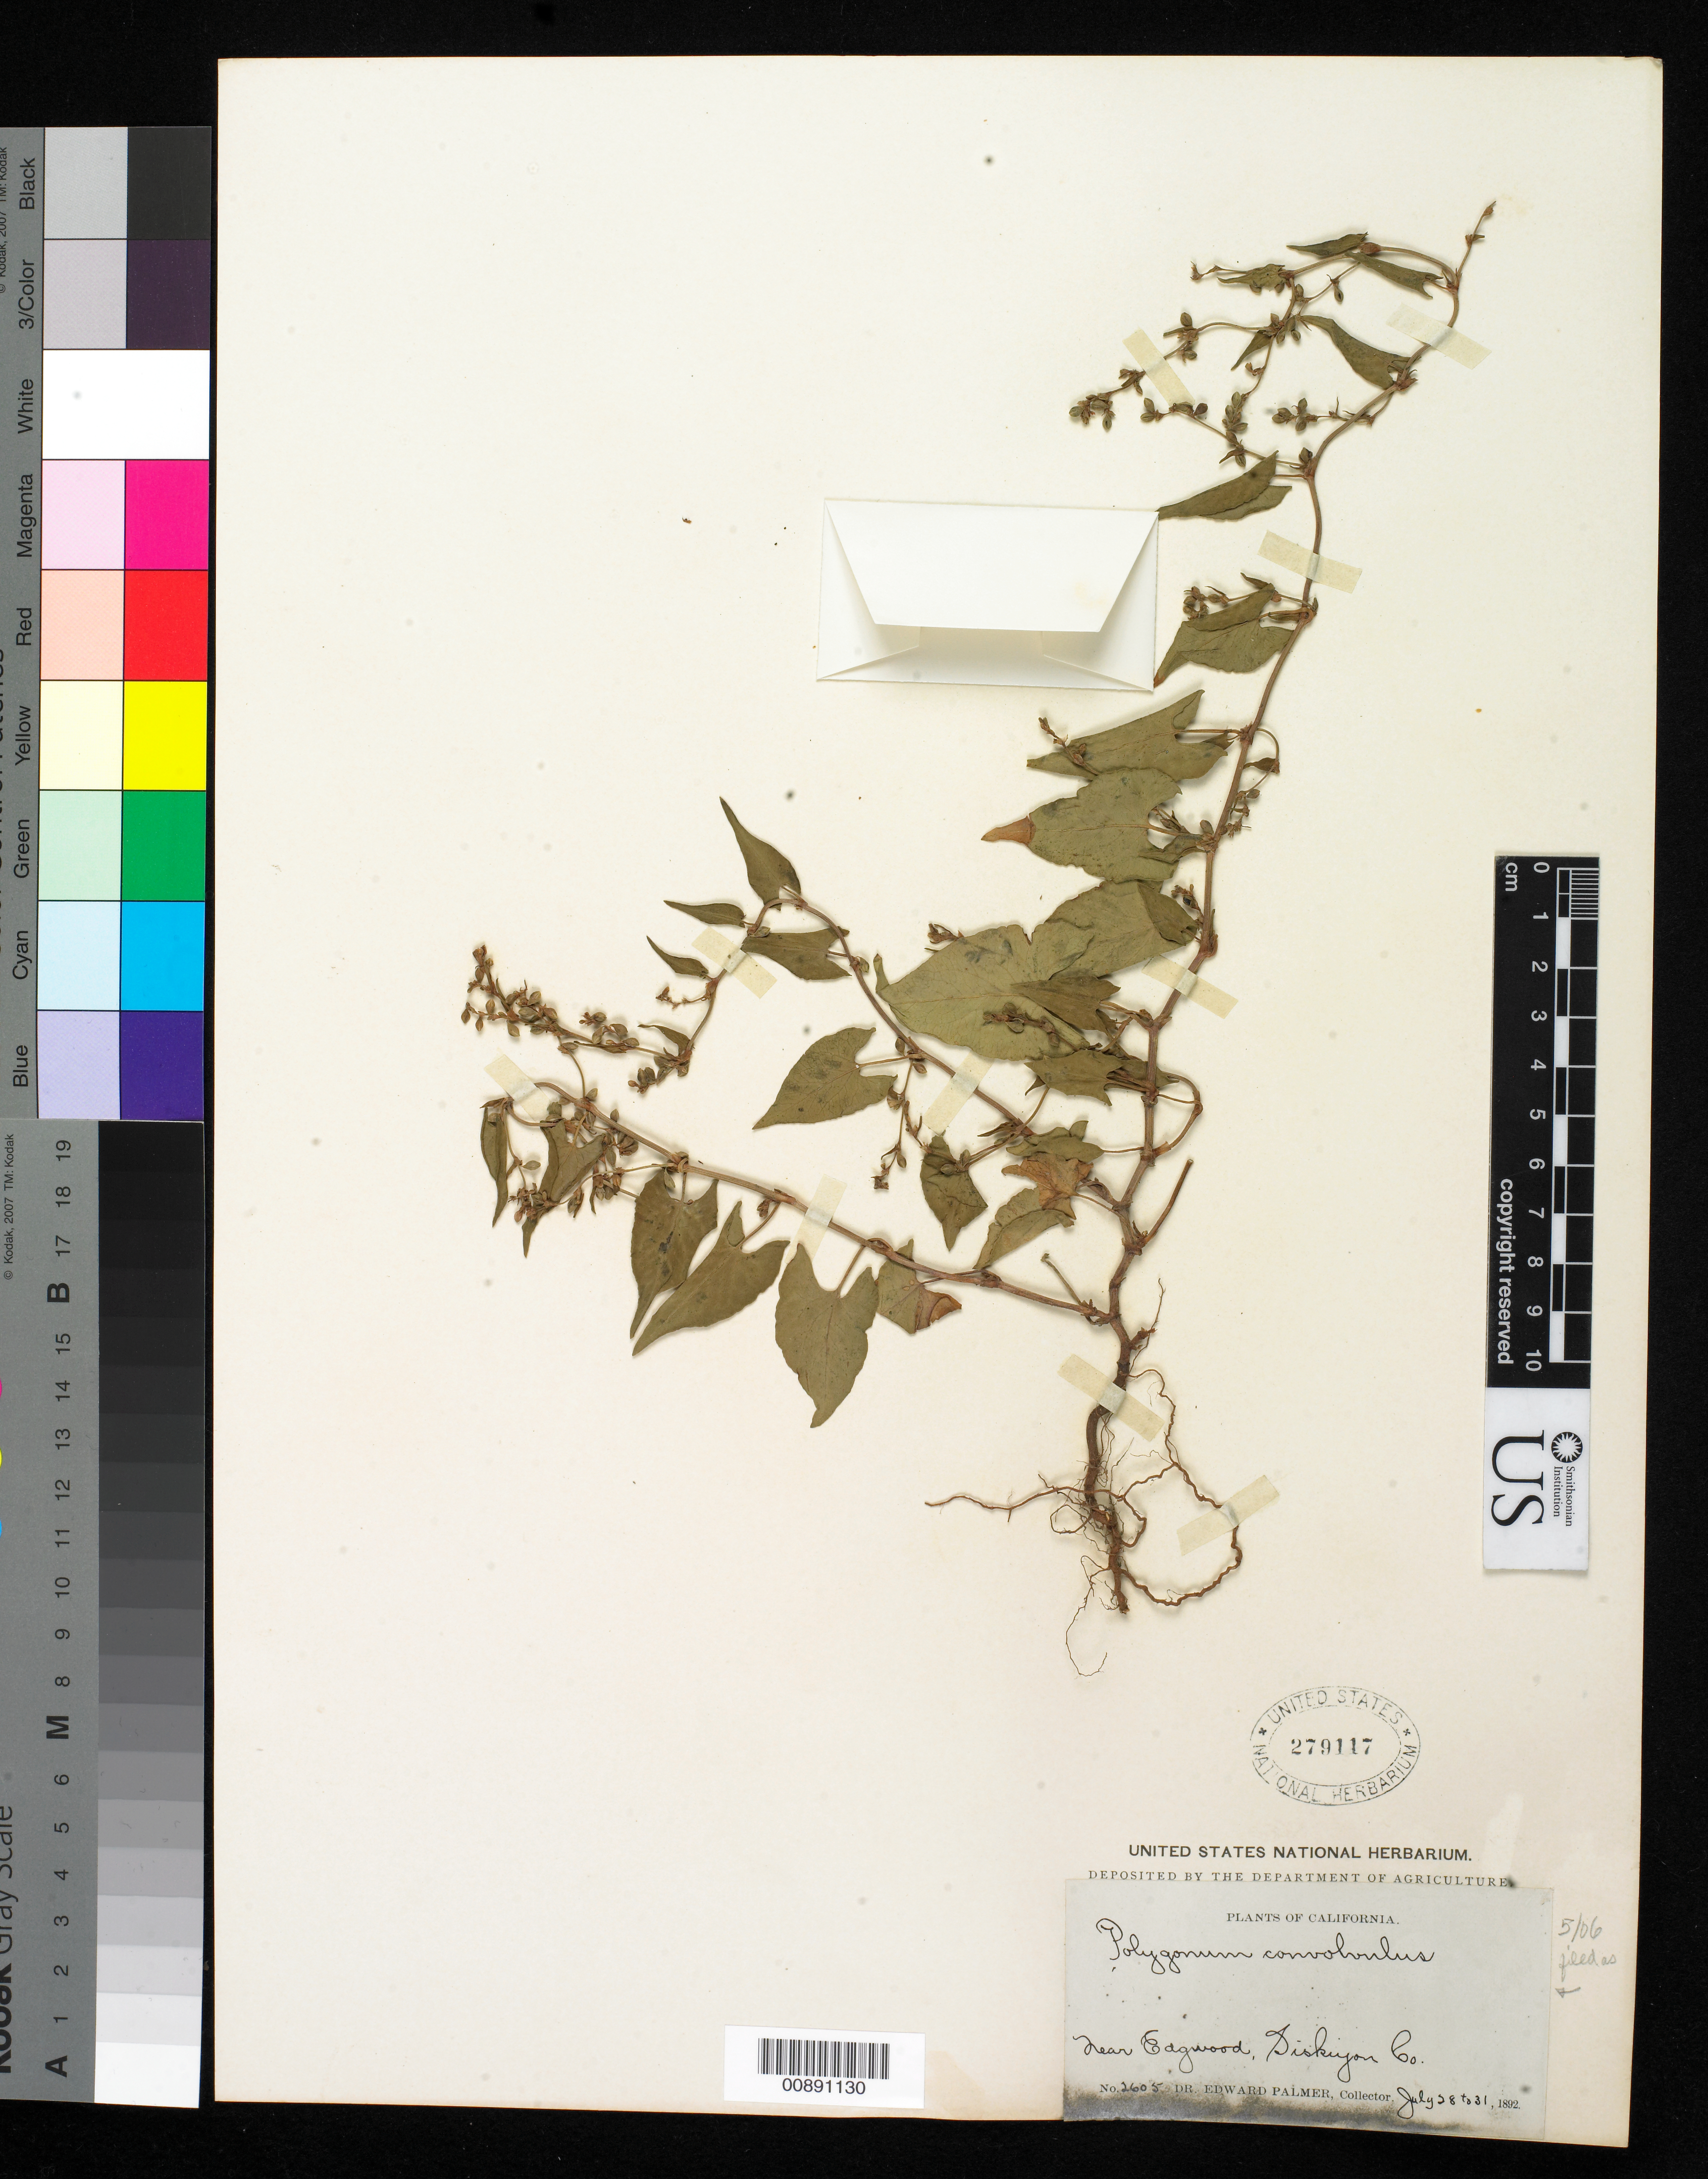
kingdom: Plantae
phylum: Tracheophyta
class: Magnoliopsida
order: Caryophyllales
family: Polygonaceae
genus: Fallopia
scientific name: Fallopia convolvulus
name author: (L.) Á. Löve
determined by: Strong, M. T., (US), Smithsonian Institution - National Museum of Natural History (UNITED STATES)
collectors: E. Palmer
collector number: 2605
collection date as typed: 28 Jul 1892 to 31 Jul 1892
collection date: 1892-07-28/1892-07-31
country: United States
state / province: California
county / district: Siskiyou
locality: Near Edgwood, Siskiyou County, California.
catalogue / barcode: US 279117